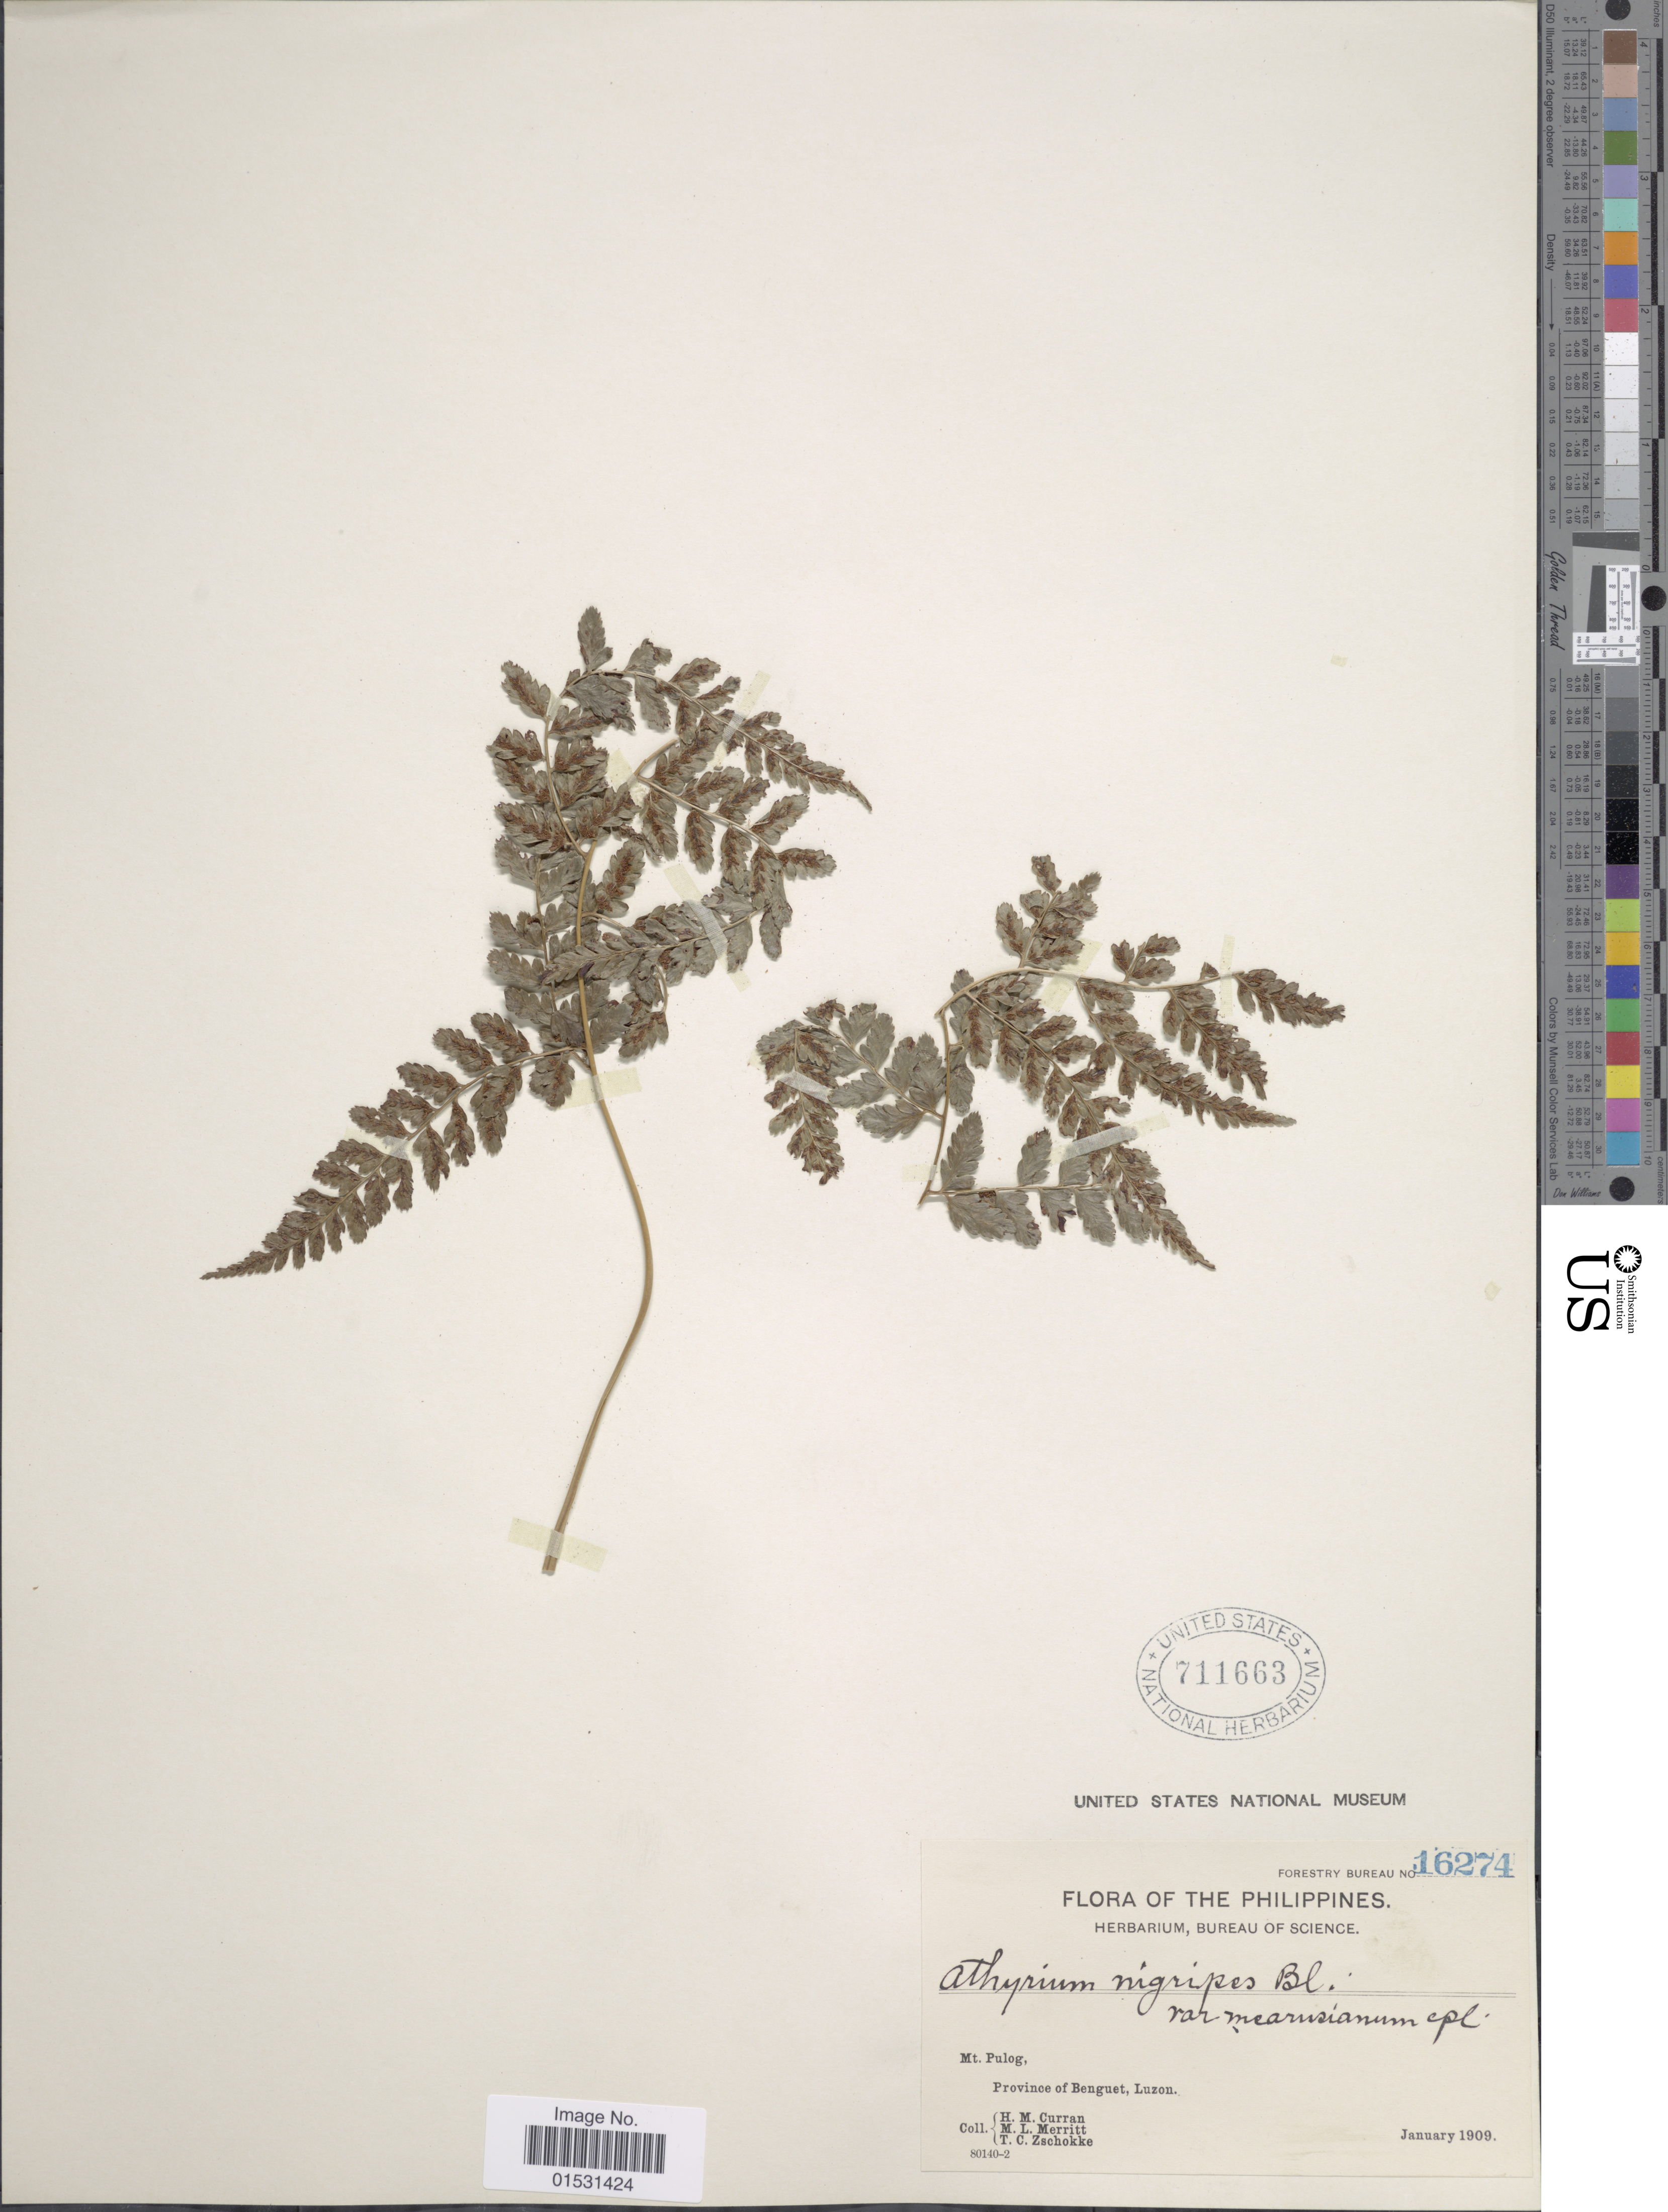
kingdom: Plantae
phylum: Tracheophyta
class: Polypodiopsida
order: Polypodiales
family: Athyriaceae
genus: Athyrium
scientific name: Athyrium nigripes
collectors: H. M. Curran, M. L. Merritt & T. C. Zschokke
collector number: Forestry Bureau 16274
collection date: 1909-01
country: Philippines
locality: Mt. Pulog, Province of Benguet, Luzon.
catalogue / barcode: US 711663